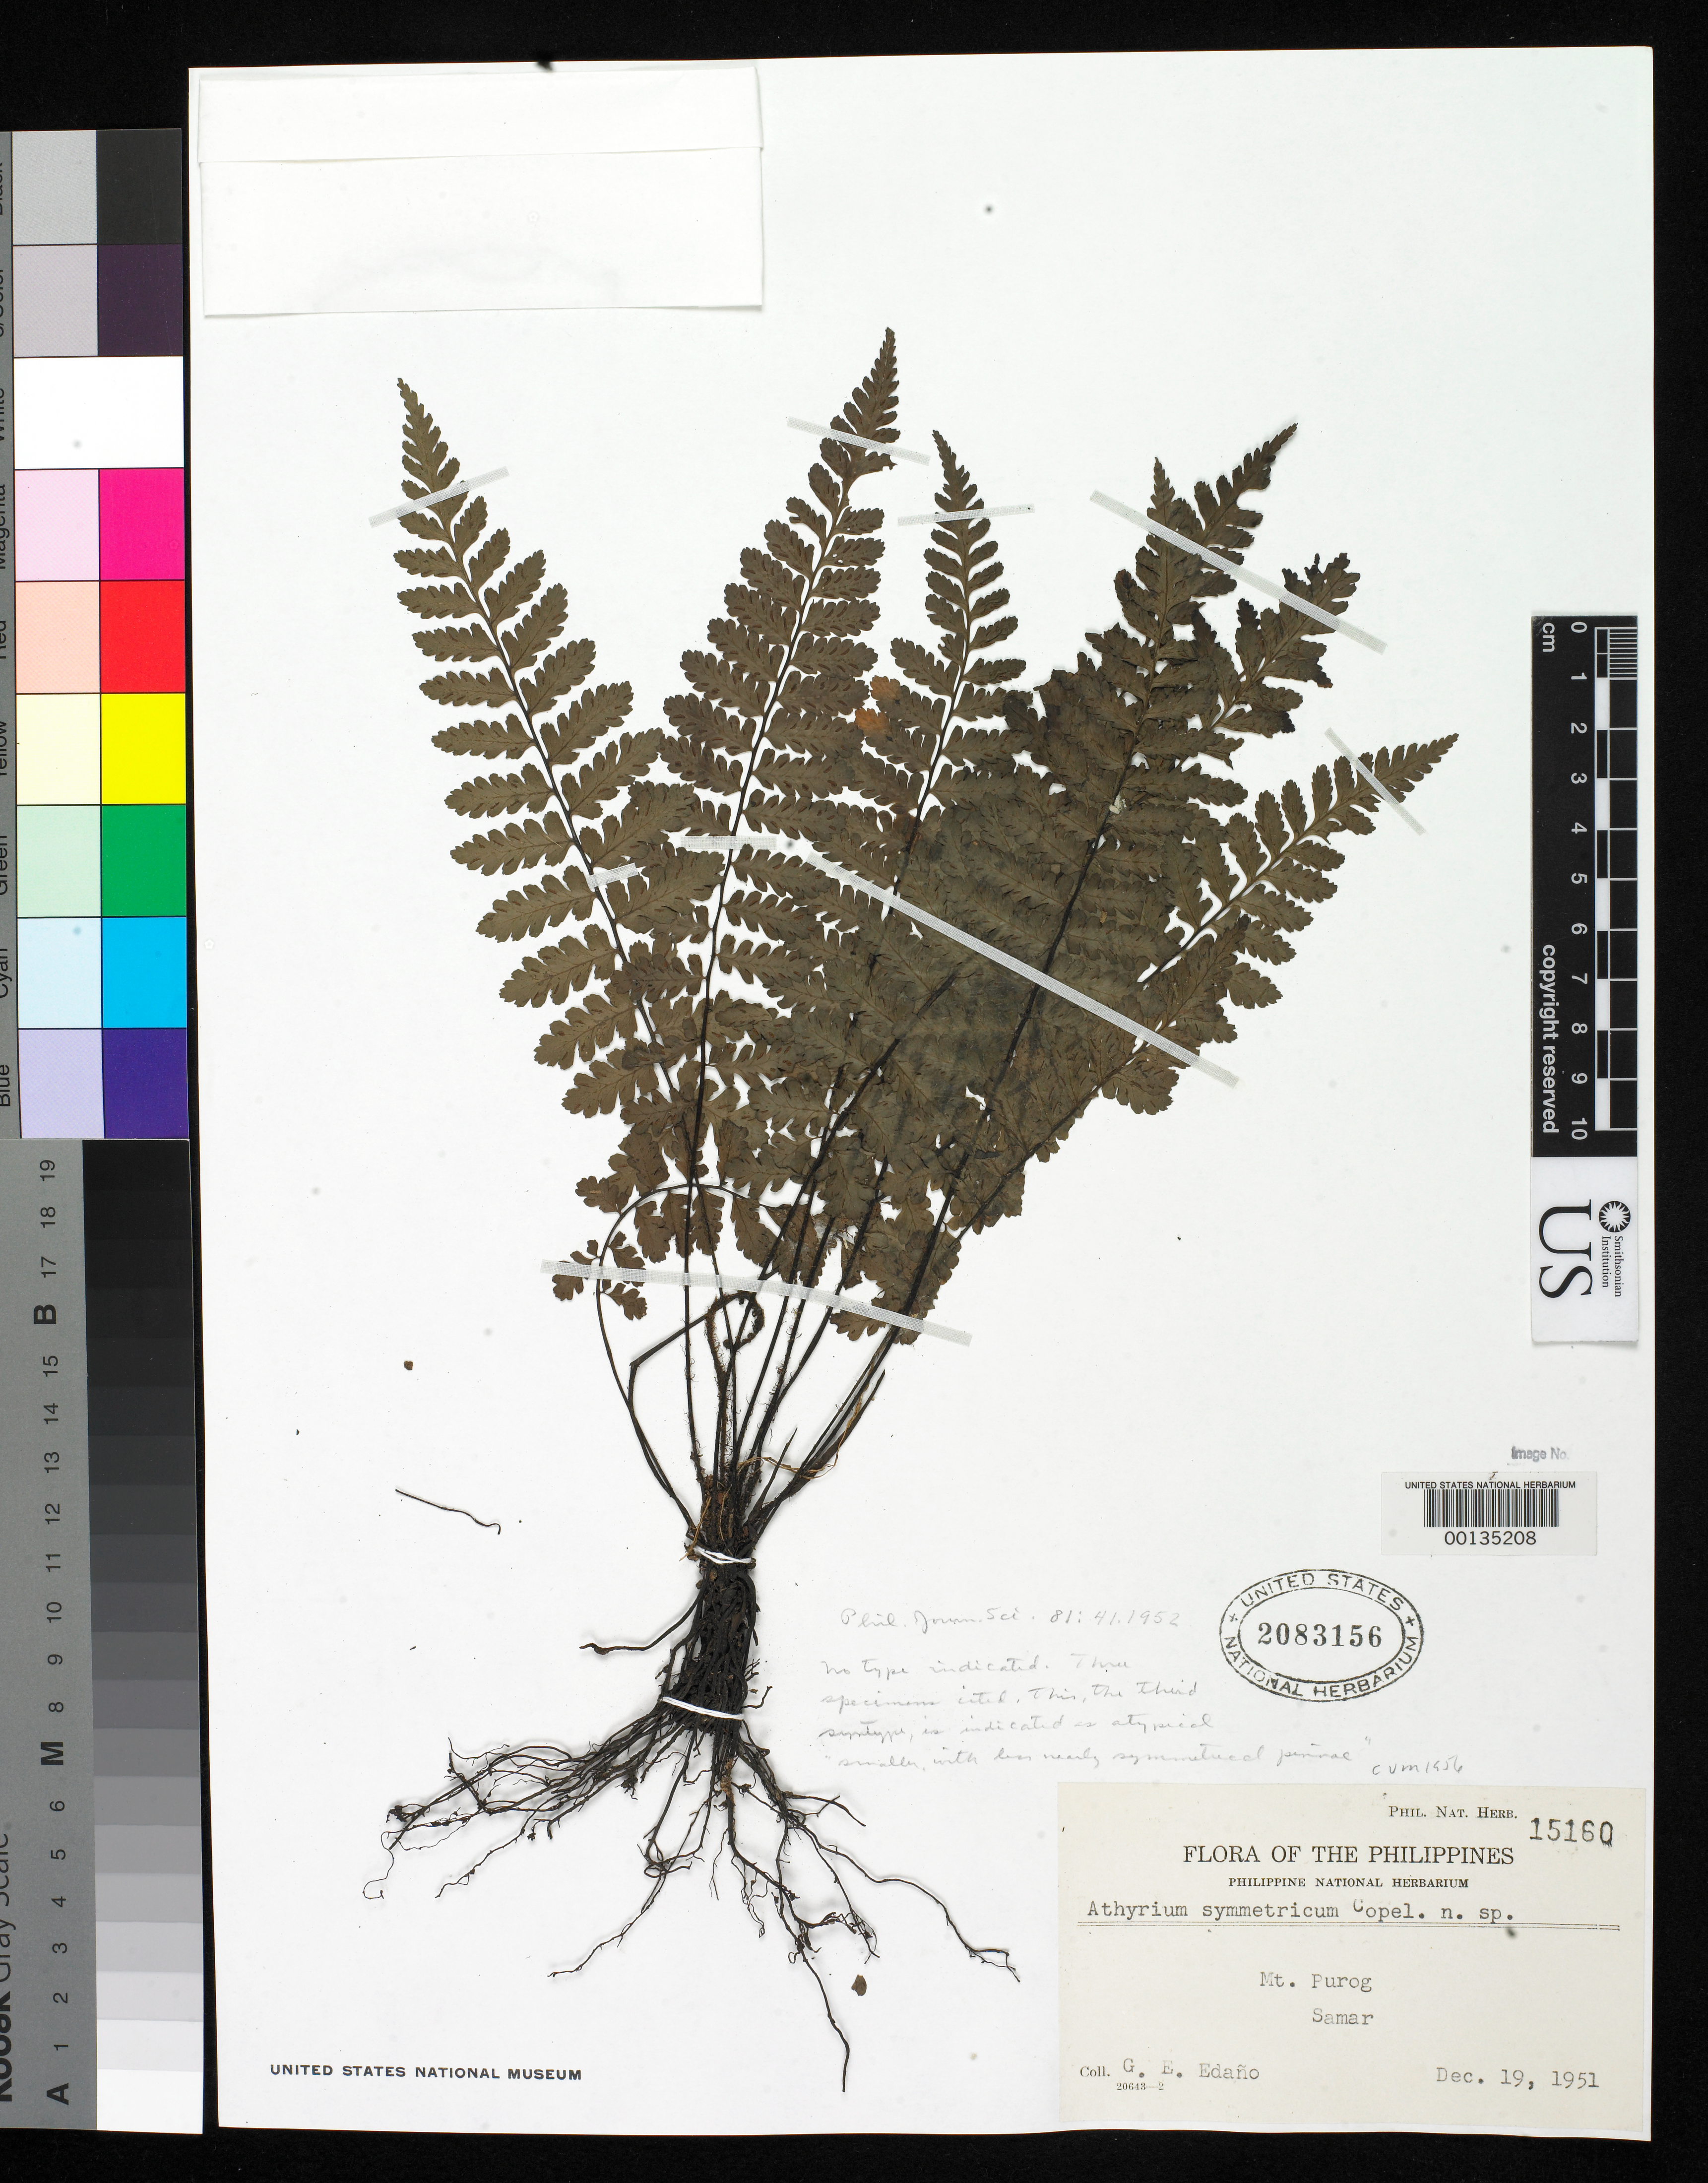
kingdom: Plantae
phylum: Tracheophyta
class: Polypodiopsida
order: Polypodiales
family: Athyriaceae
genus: Athyrium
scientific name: Athyrium symmetricum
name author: Copel.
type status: Isosyntype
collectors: G. E. Edaño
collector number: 15160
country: Philippines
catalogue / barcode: US 2083156